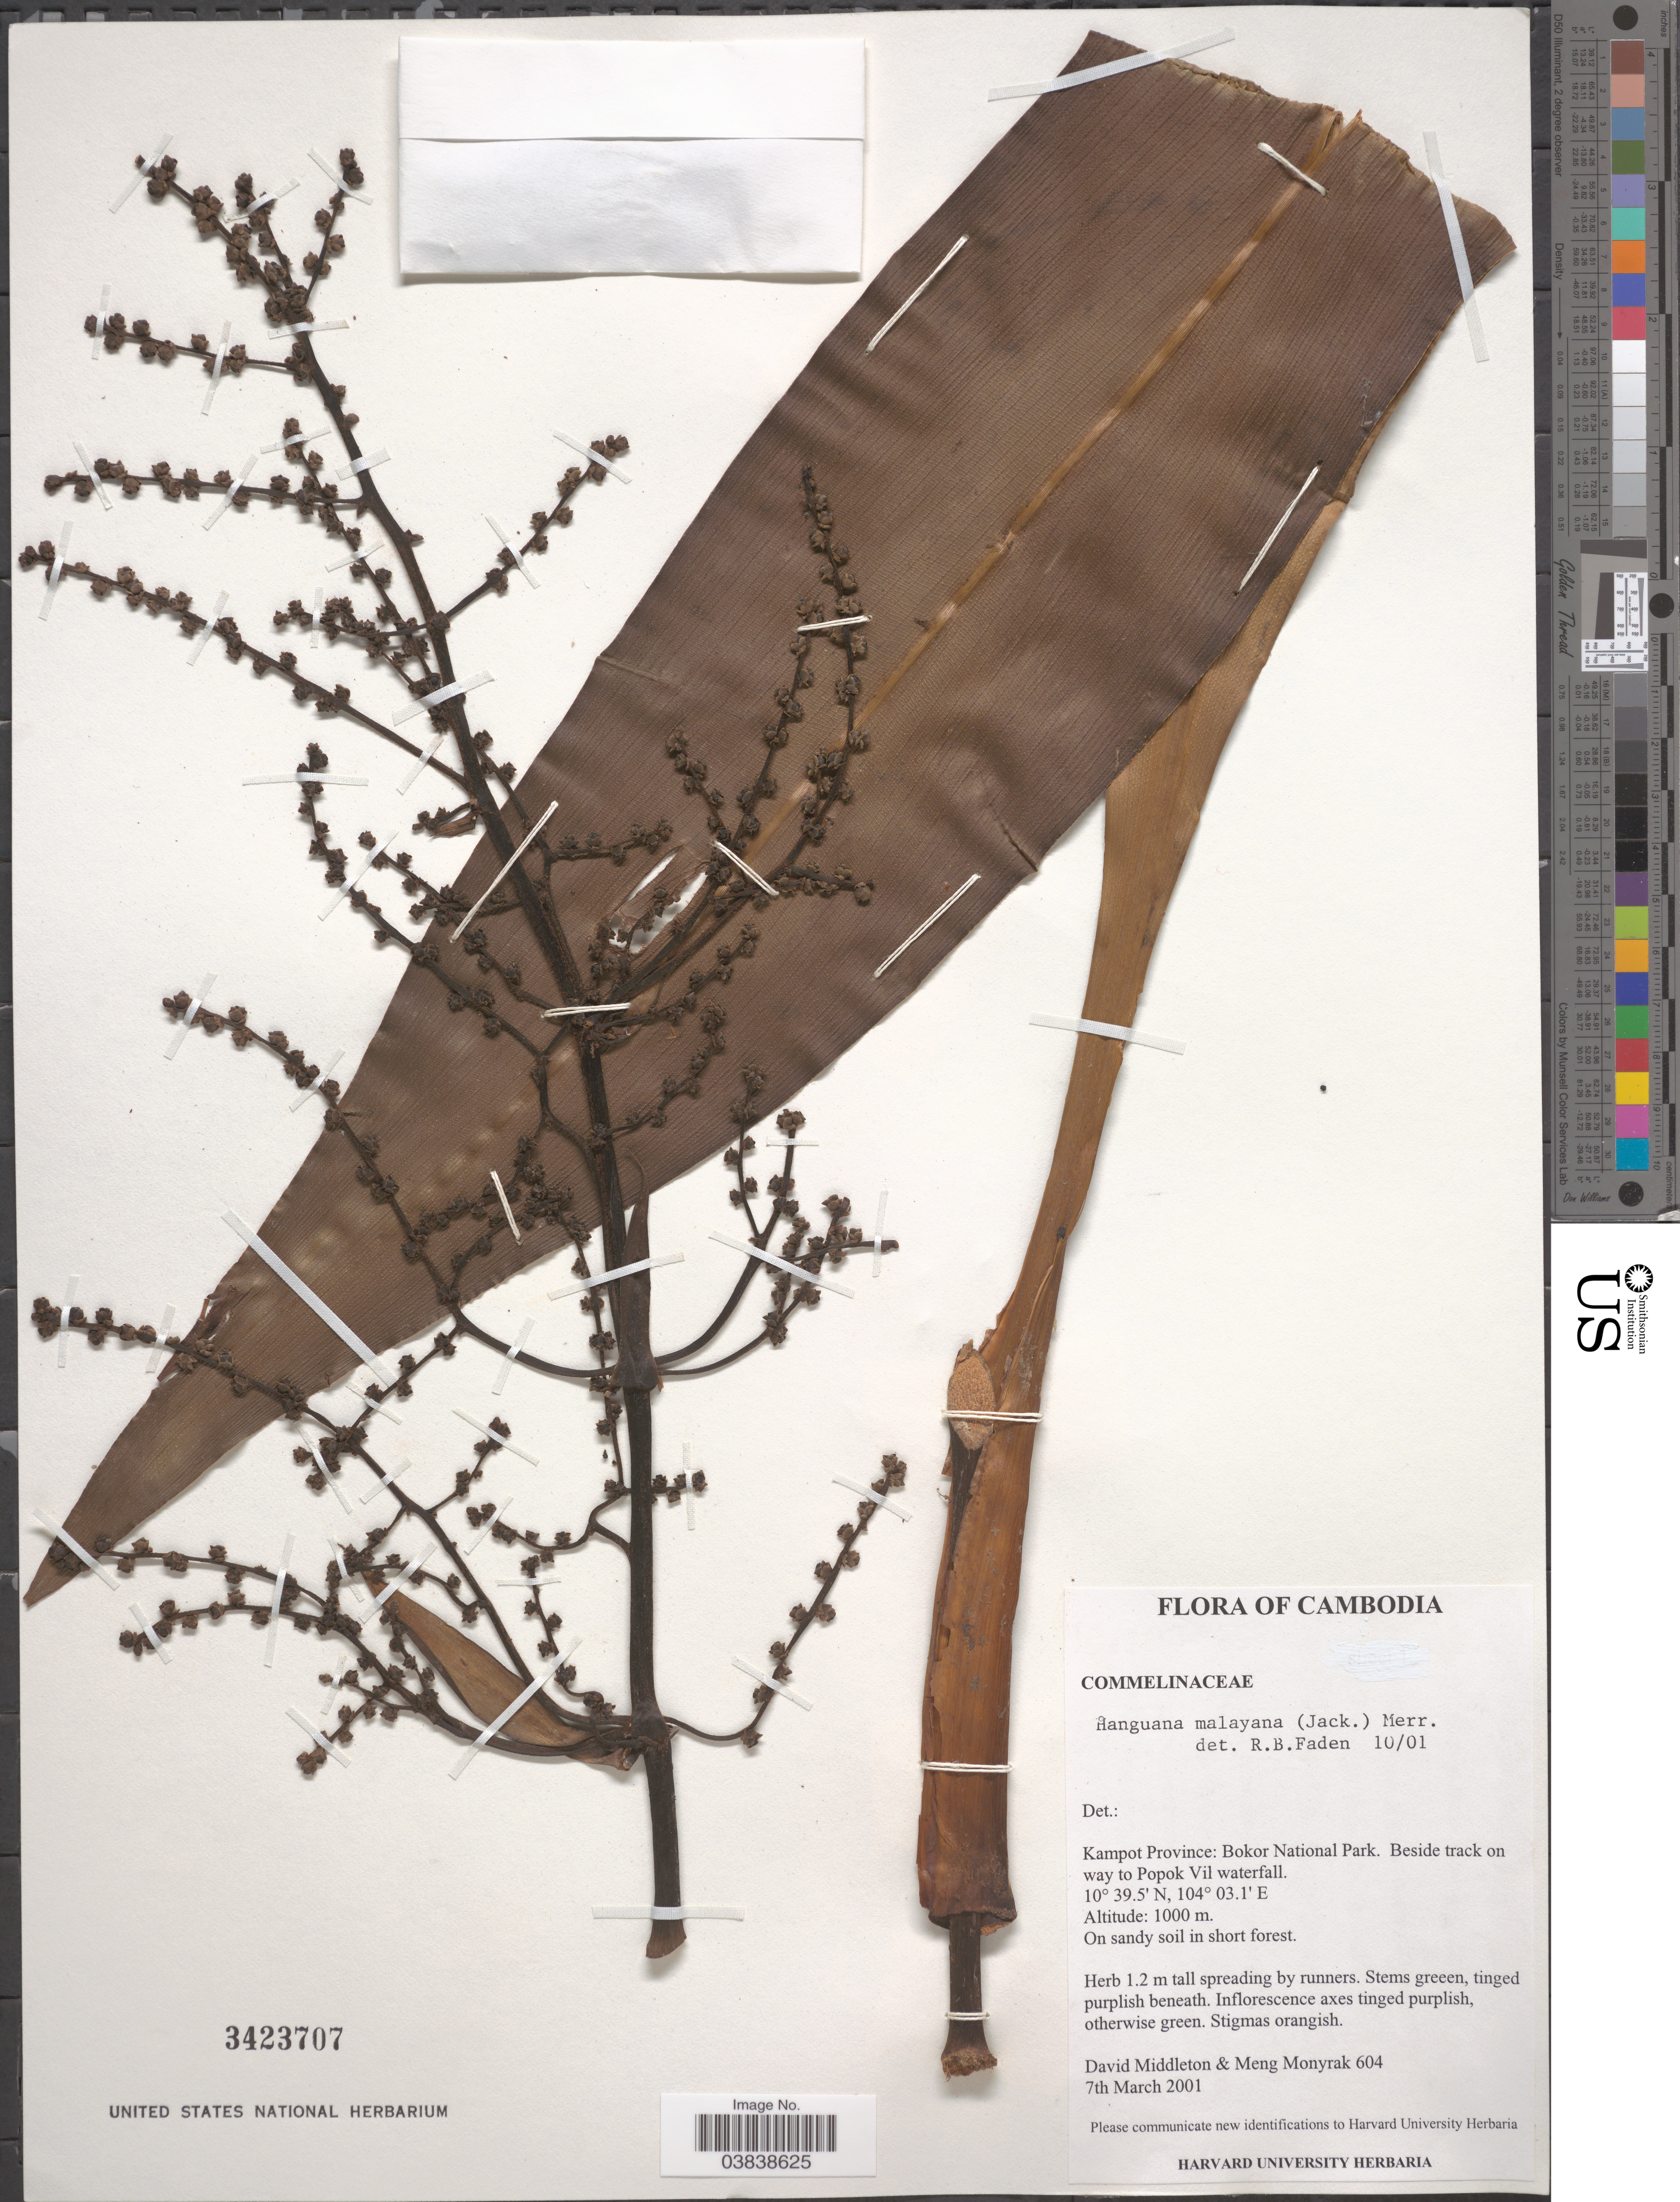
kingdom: Plantae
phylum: Tracheophyta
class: Liliopsida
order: Commelinales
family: Hanguanaceae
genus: Hanguana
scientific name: Hanguana malayana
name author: (Jack) Merr.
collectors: D. J. Middleton & M. Monyrak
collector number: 604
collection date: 2001-03-07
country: Cambodia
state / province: Kâmpât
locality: Kampot Province: Bokor National Park. Beside track on way to Popok Vil waterfall.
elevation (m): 1000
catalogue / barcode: US 3423707